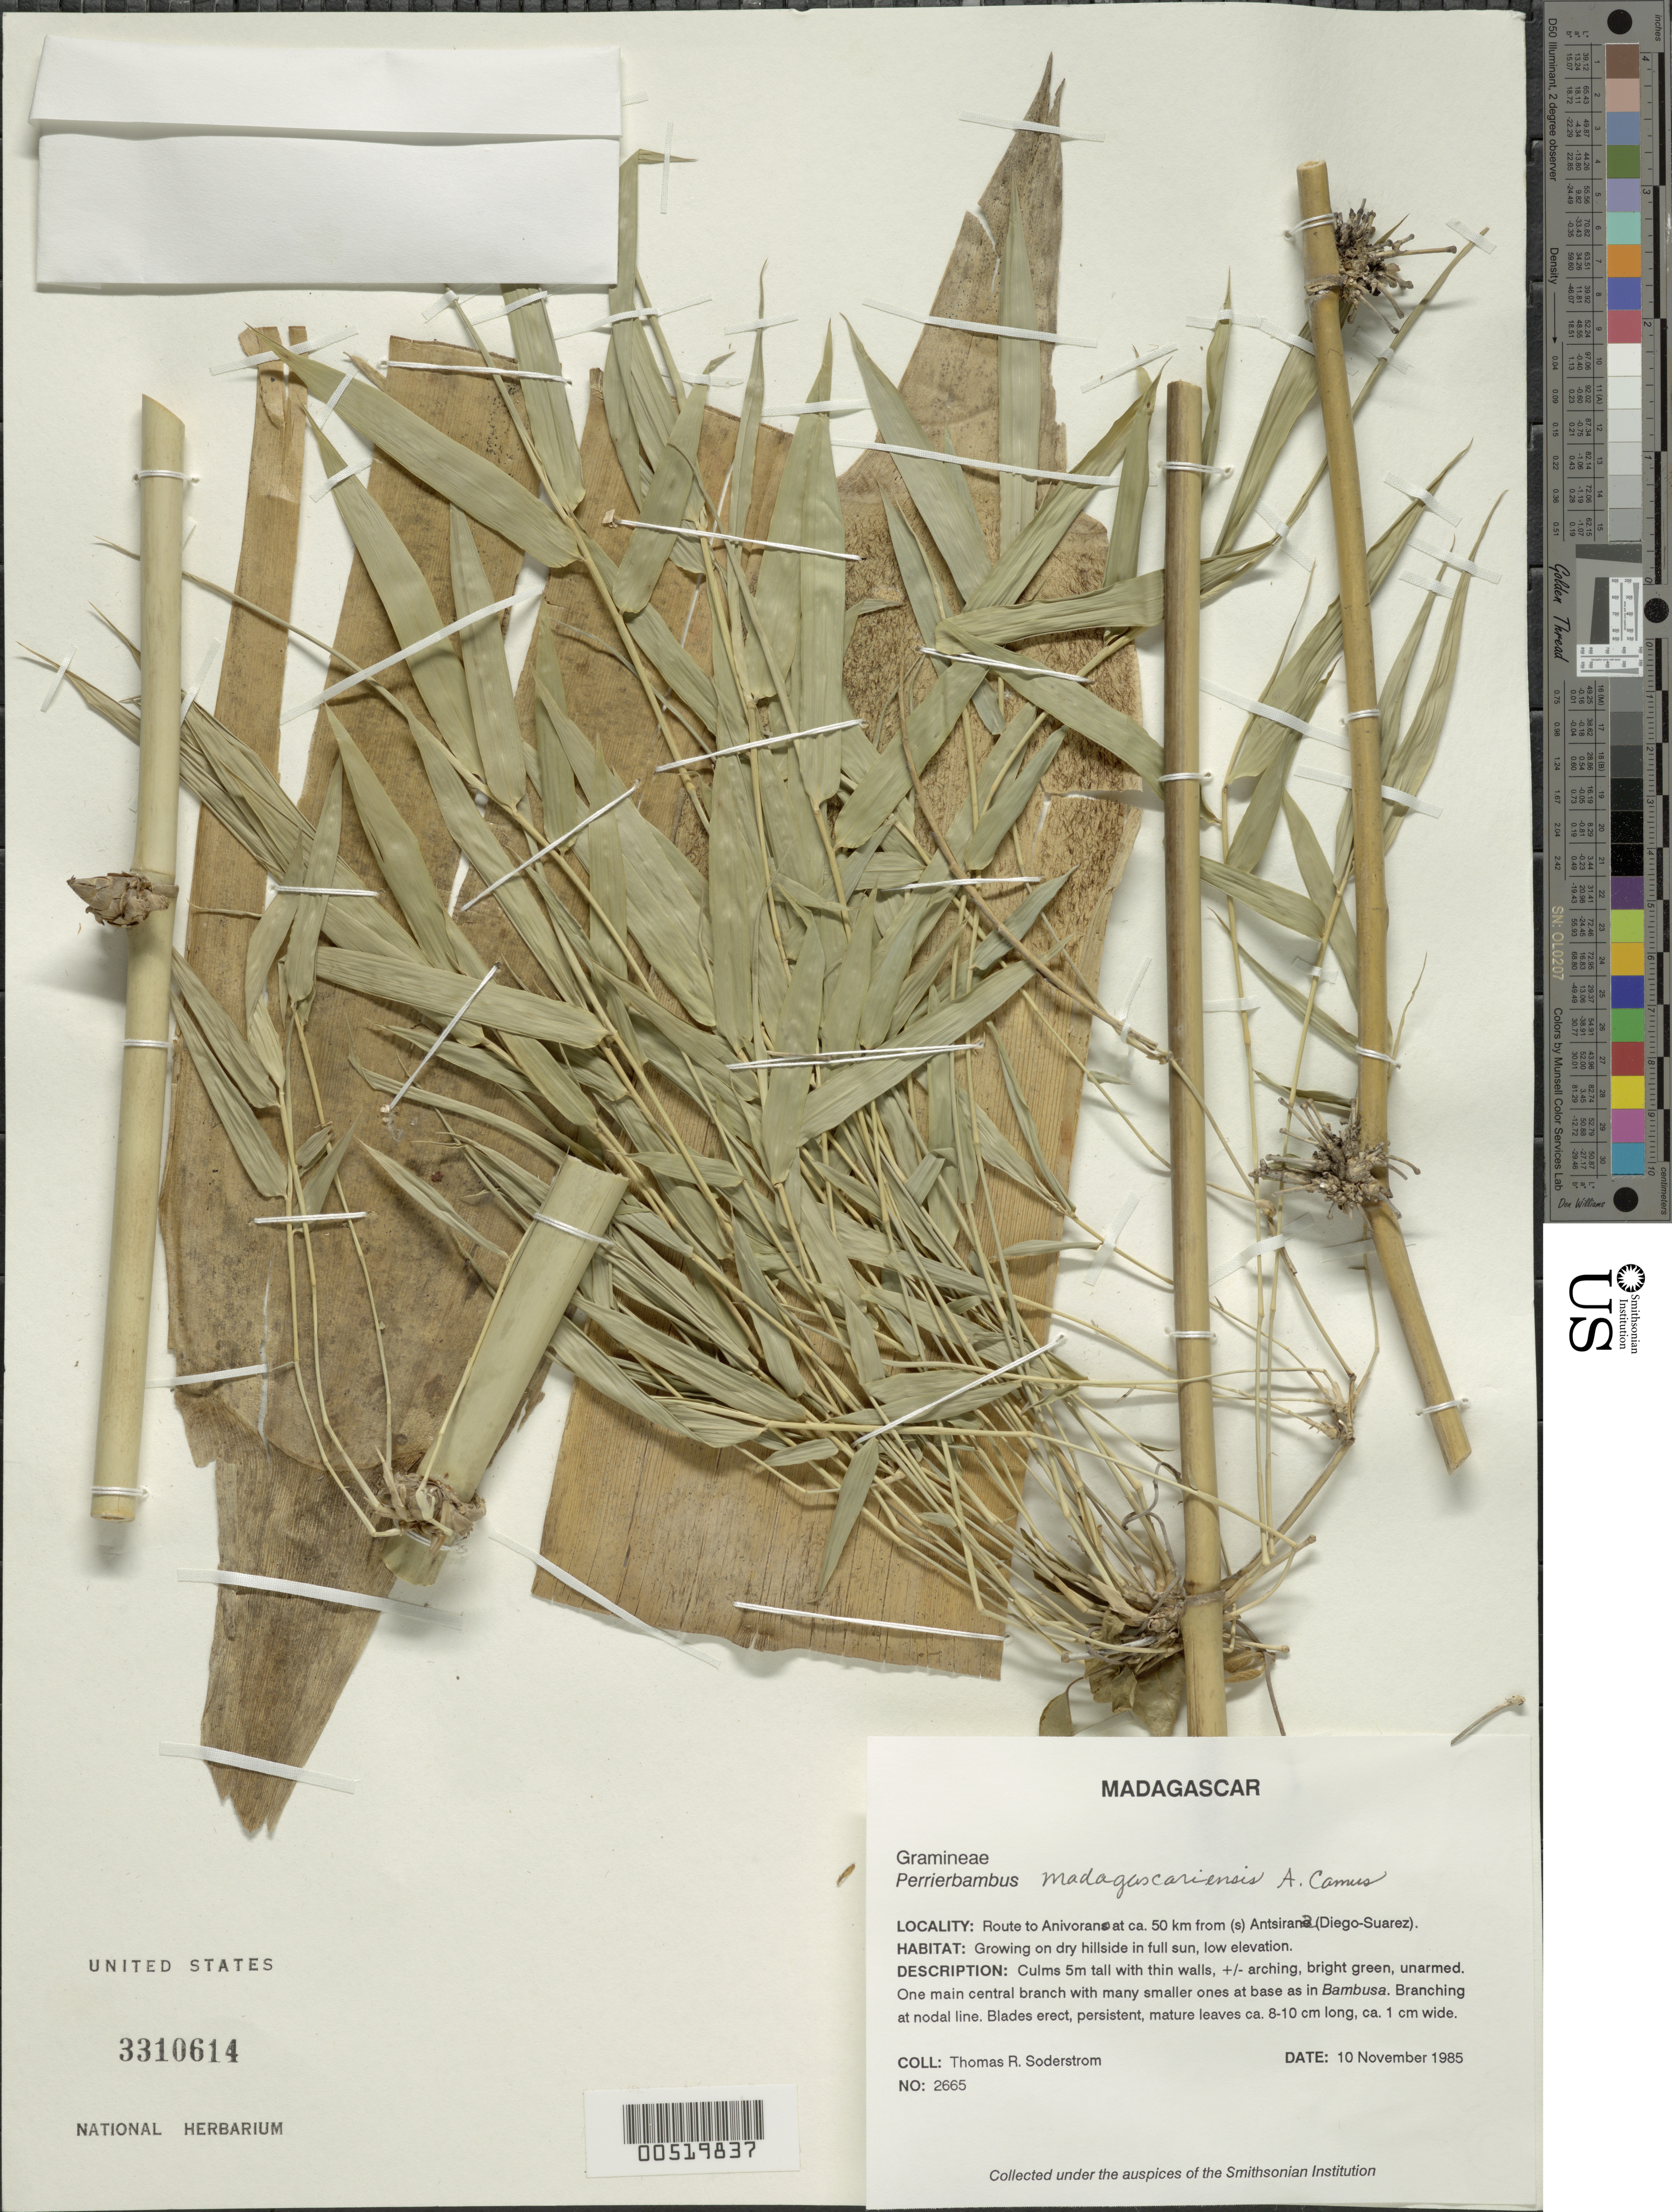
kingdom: Plantae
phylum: Tracheophyta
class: Liliopsida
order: Poales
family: Poaceae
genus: Perrierbambus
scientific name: Perrierbambus sp.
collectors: T. R. Soderstrom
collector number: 2665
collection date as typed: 10 Nov 1985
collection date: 1985-11-10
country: Madagascar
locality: Route to anivorans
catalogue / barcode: US 3310614